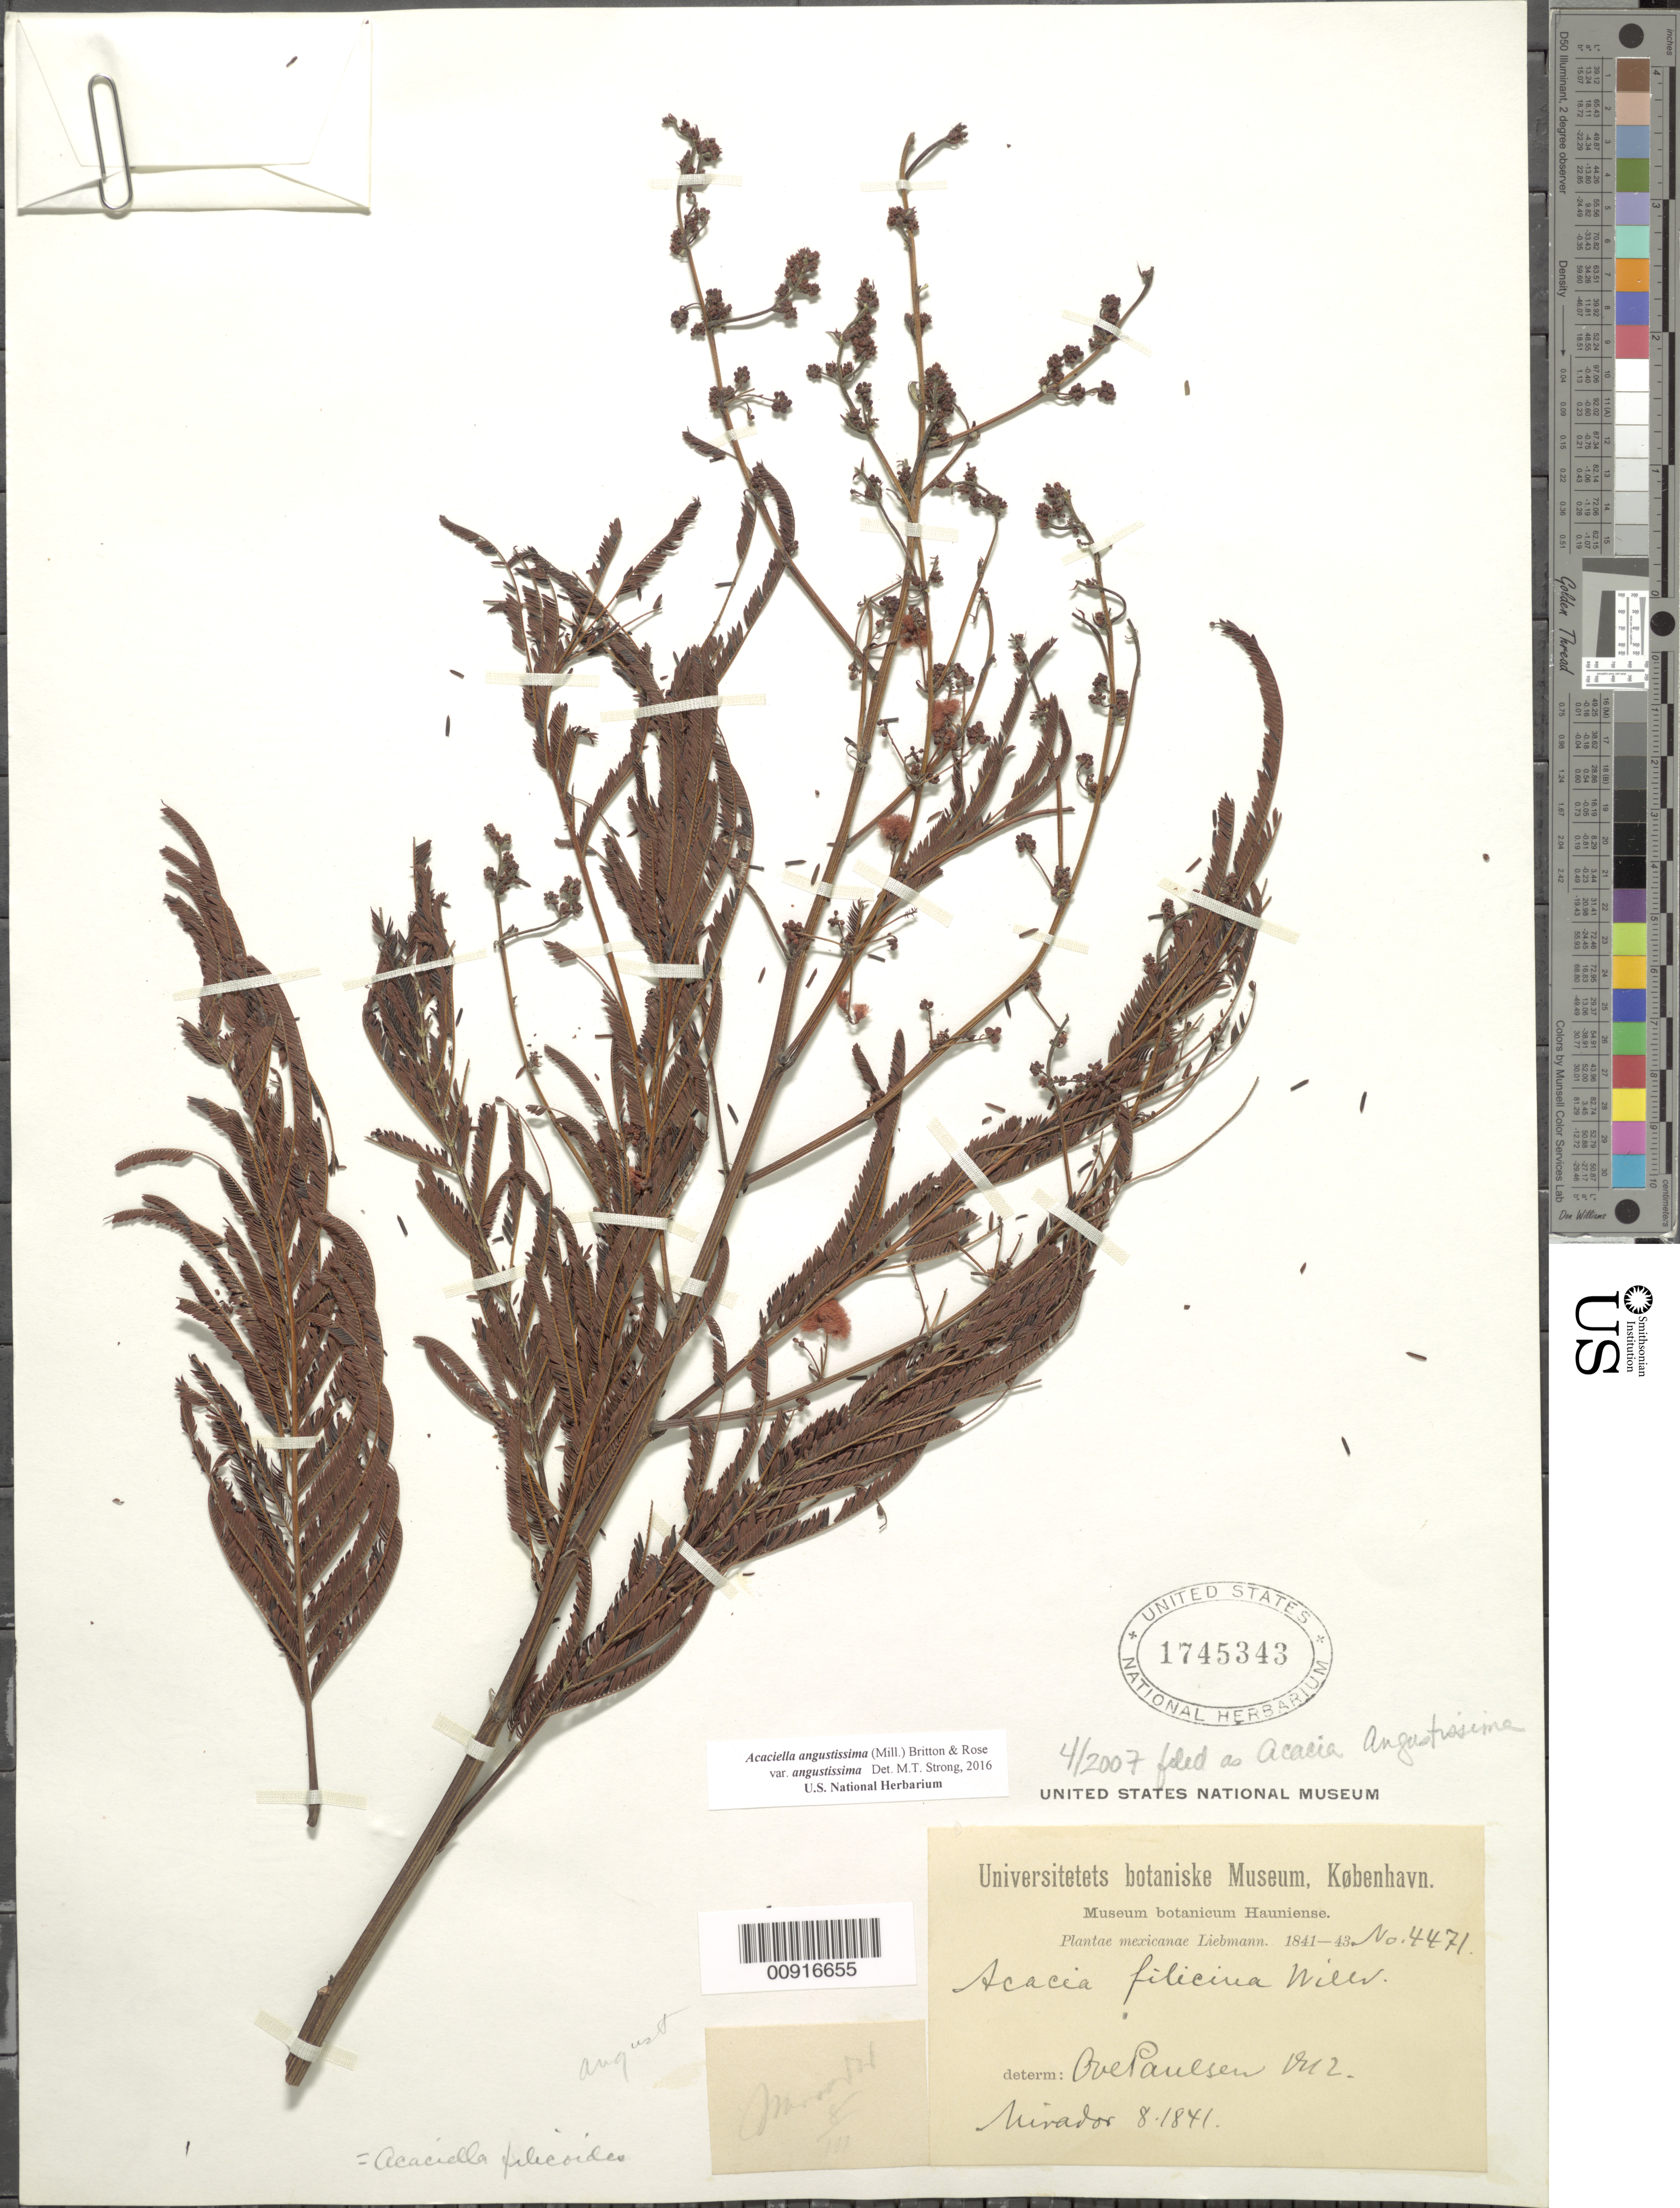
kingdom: Plantae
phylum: Tracheophyta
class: Magnoliopsida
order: Fabales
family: Fabaceae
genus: Acaciella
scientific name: Acaciella angustissima var. angustissima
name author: (Mill.) Britton & Rose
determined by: Strong, M. T., (US), Smithsonian Institution - National Museum of Natural History (UNITED STATES)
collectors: F. M. Liebmann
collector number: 4471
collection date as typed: Aug 1841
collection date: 1841-08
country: Mexico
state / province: Veracruz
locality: Mirador.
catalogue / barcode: US 1745343